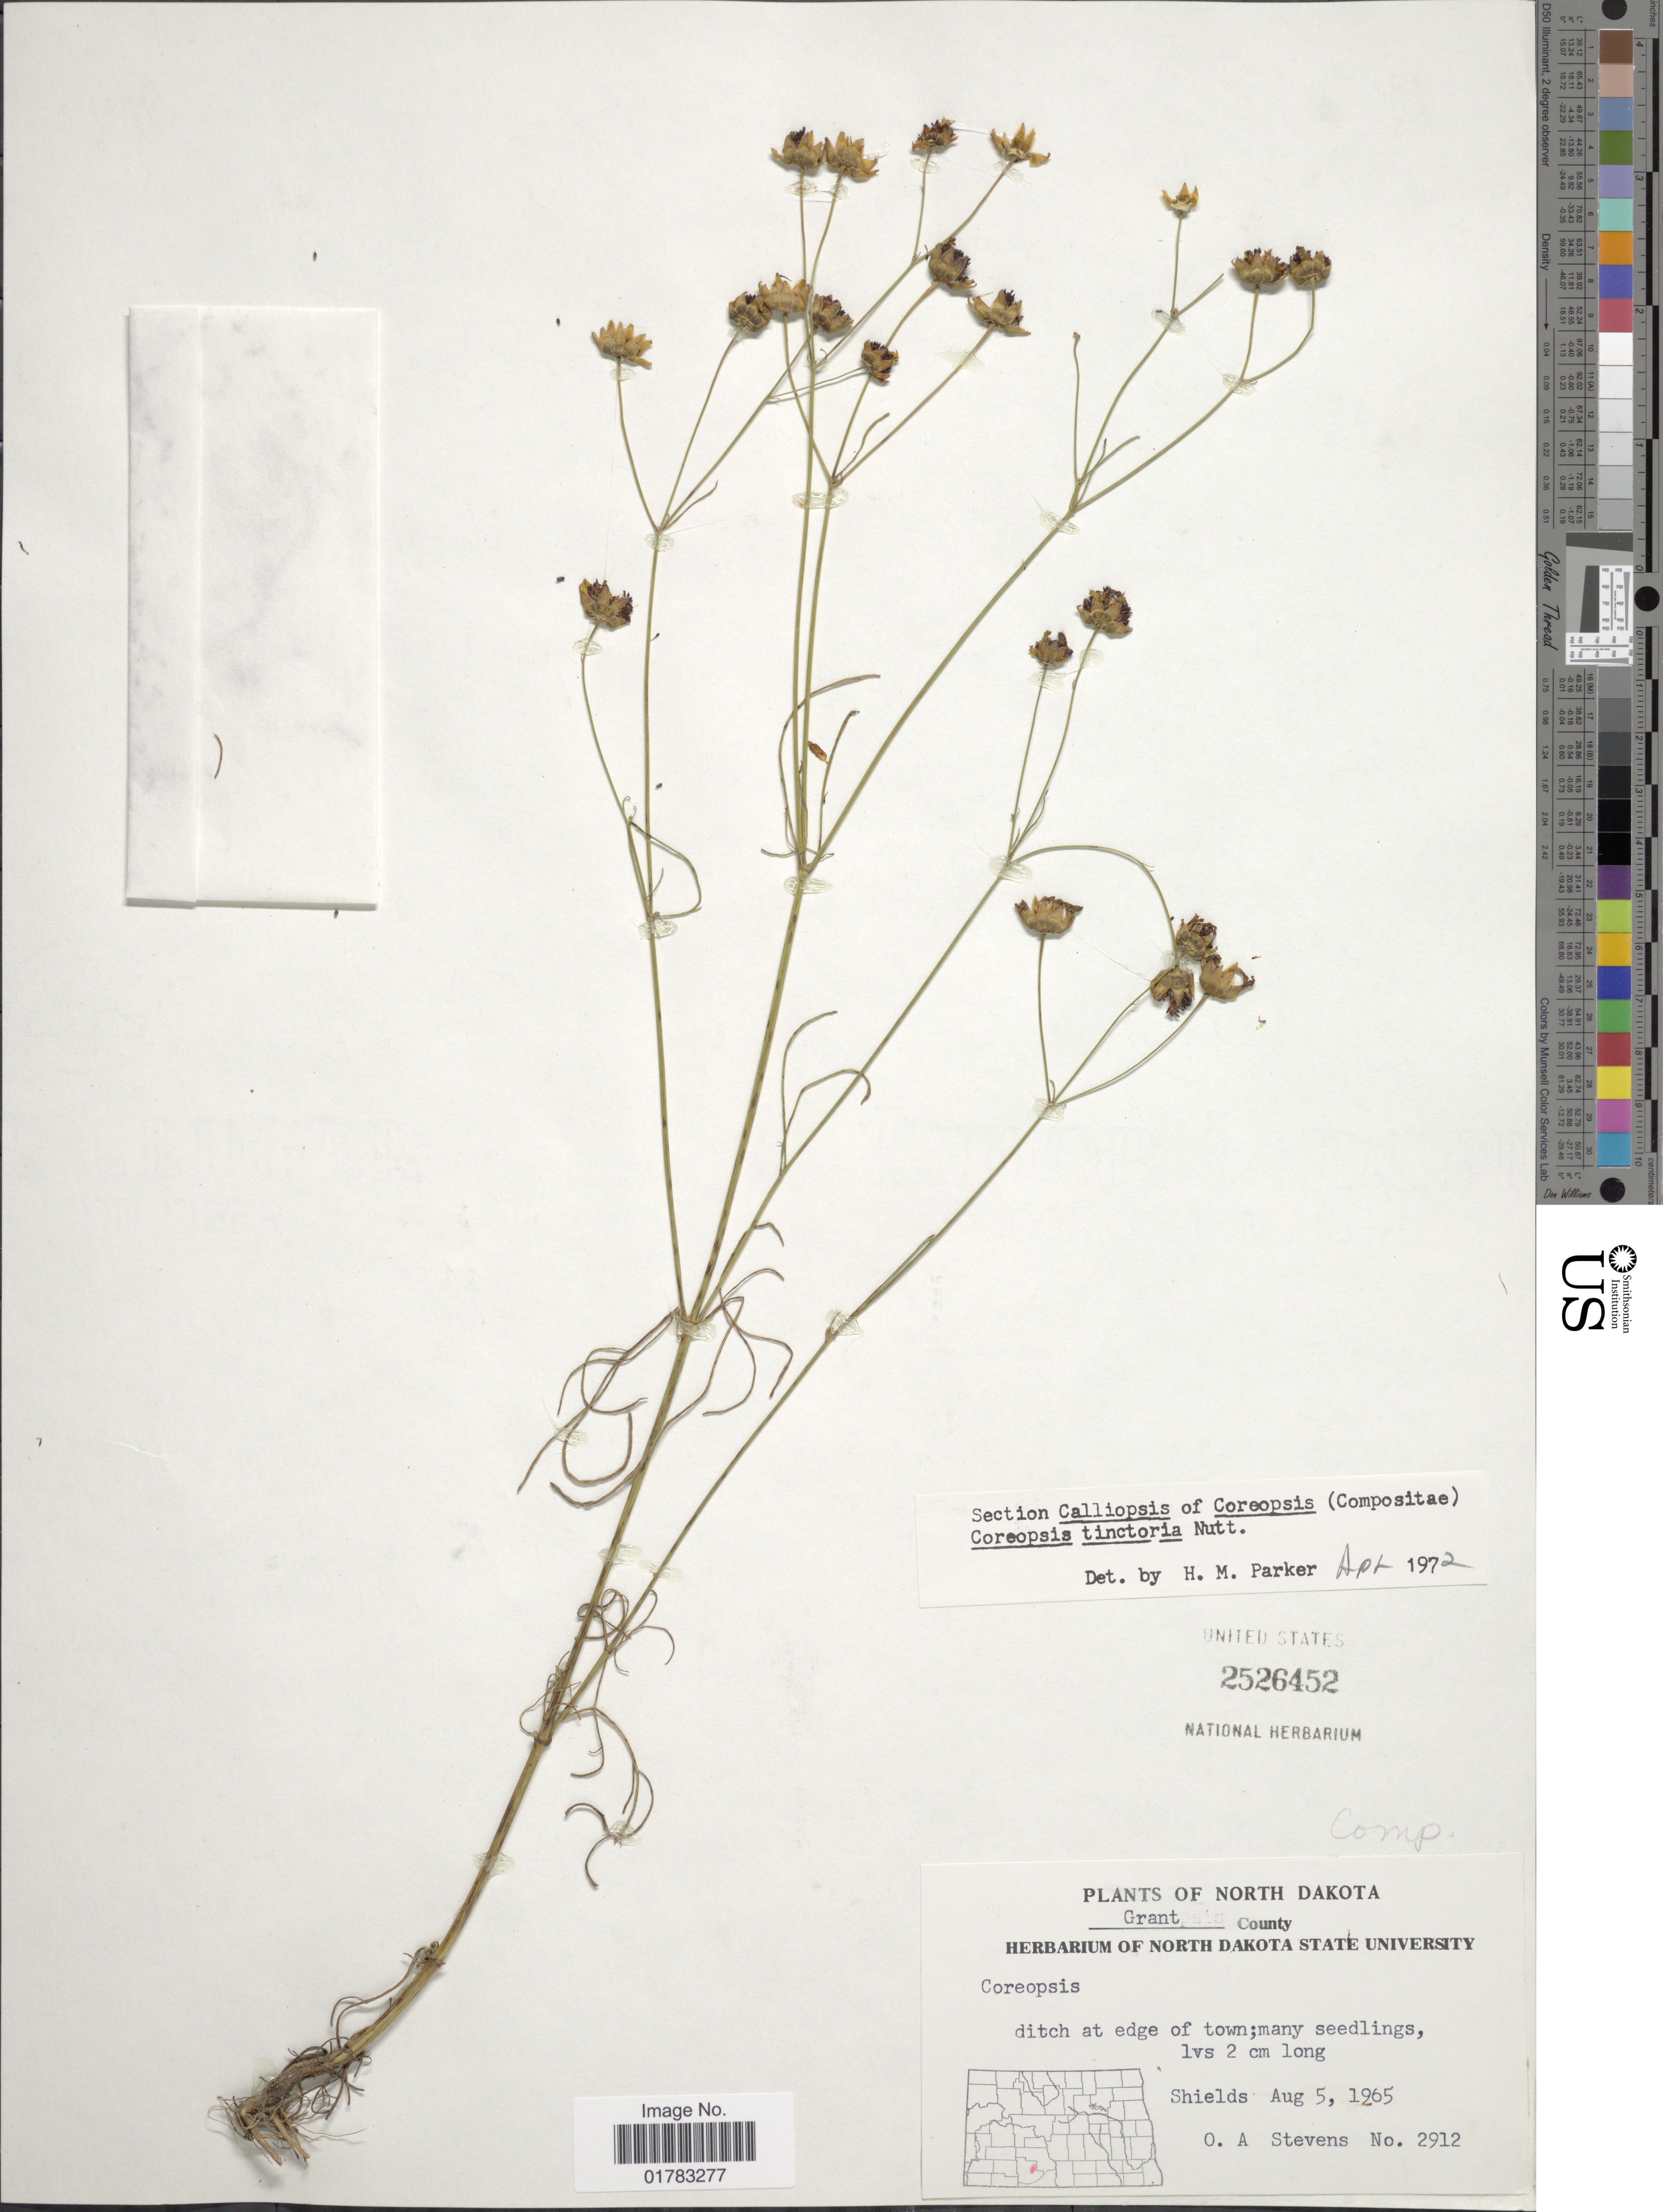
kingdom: Plantae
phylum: Tracheophyta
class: Magnoliopsida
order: Asterales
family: Asteraceae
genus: Coreopsis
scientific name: Coreopsis tinctoria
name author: Nutt.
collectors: O. A. Stevens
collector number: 2912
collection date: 1965-08-05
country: United States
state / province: North Dakota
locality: Grant County, ditch at edge of town; Shields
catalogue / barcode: US 2526452